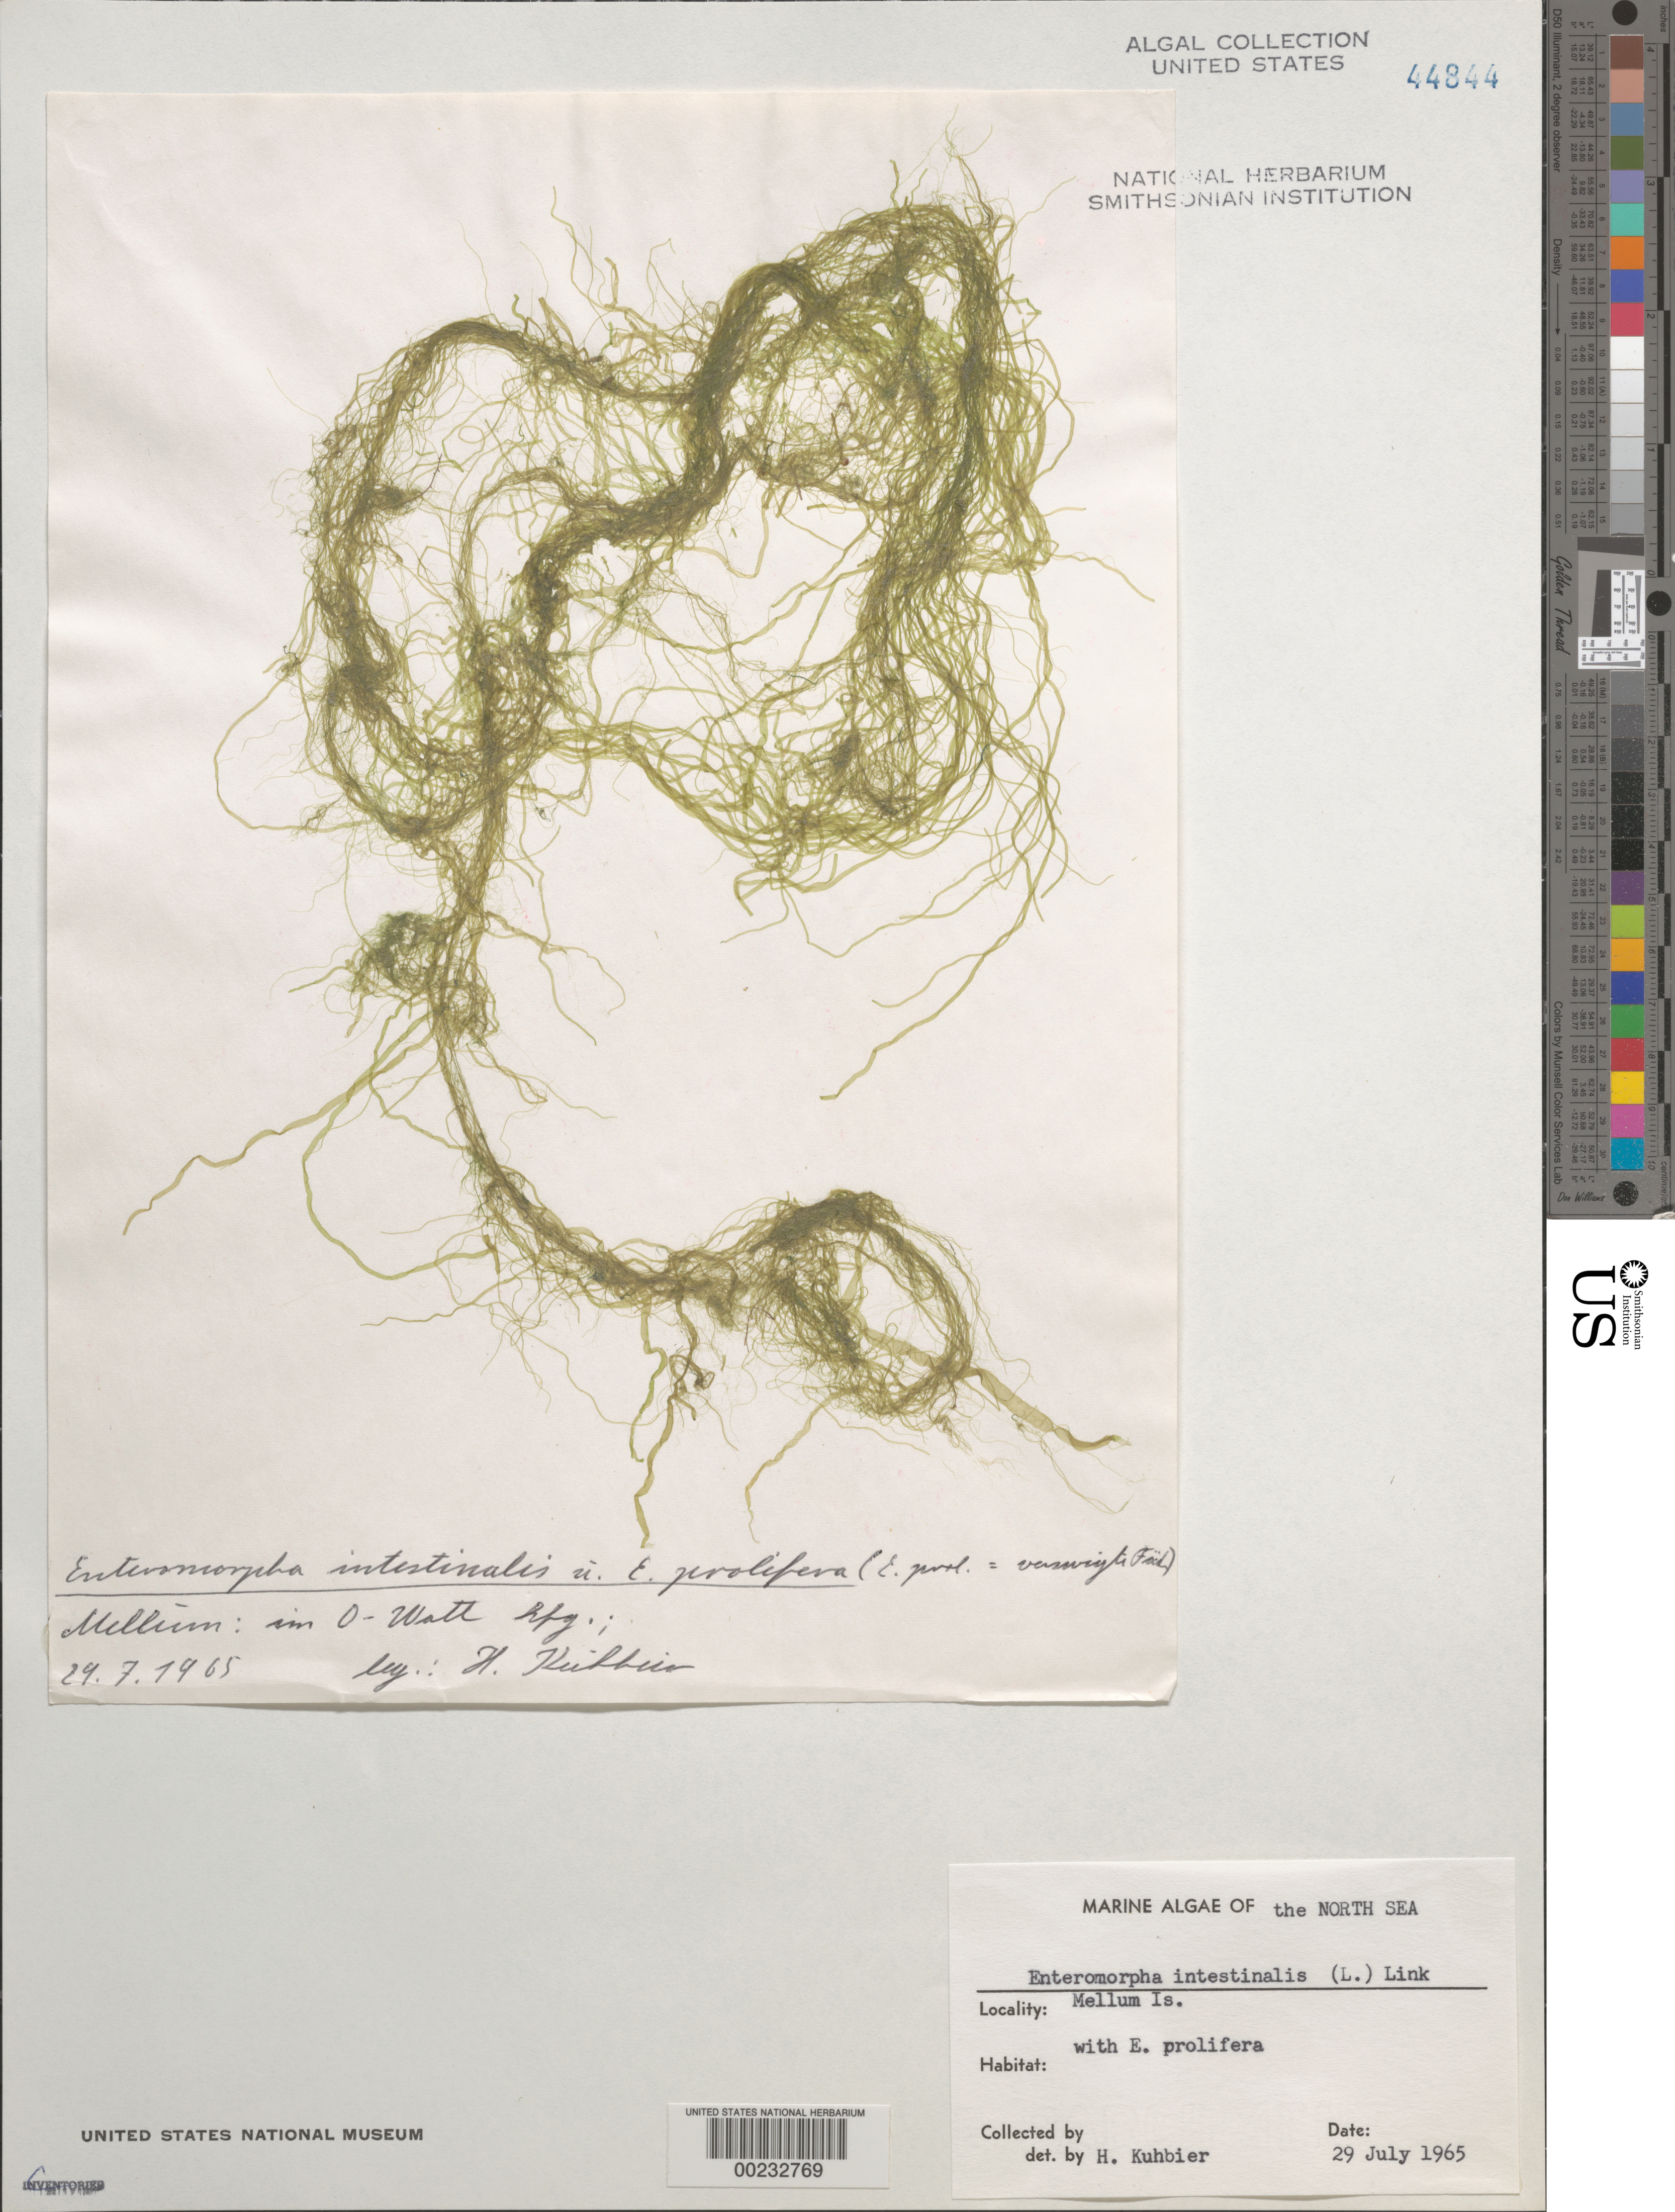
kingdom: Plantae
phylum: Chlorophyta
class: Ulvophyceae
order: Ulvales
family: Ulvaceae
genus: Ulva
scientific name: Ulva intestinalis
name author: L.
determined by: Algae name updating Project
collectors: H. Kuhbier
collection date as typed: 29 Jul 1965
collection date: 1965-07-29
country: Germany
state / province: Niedersachsen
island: Mellum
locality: North Sea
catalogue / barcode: US 44844